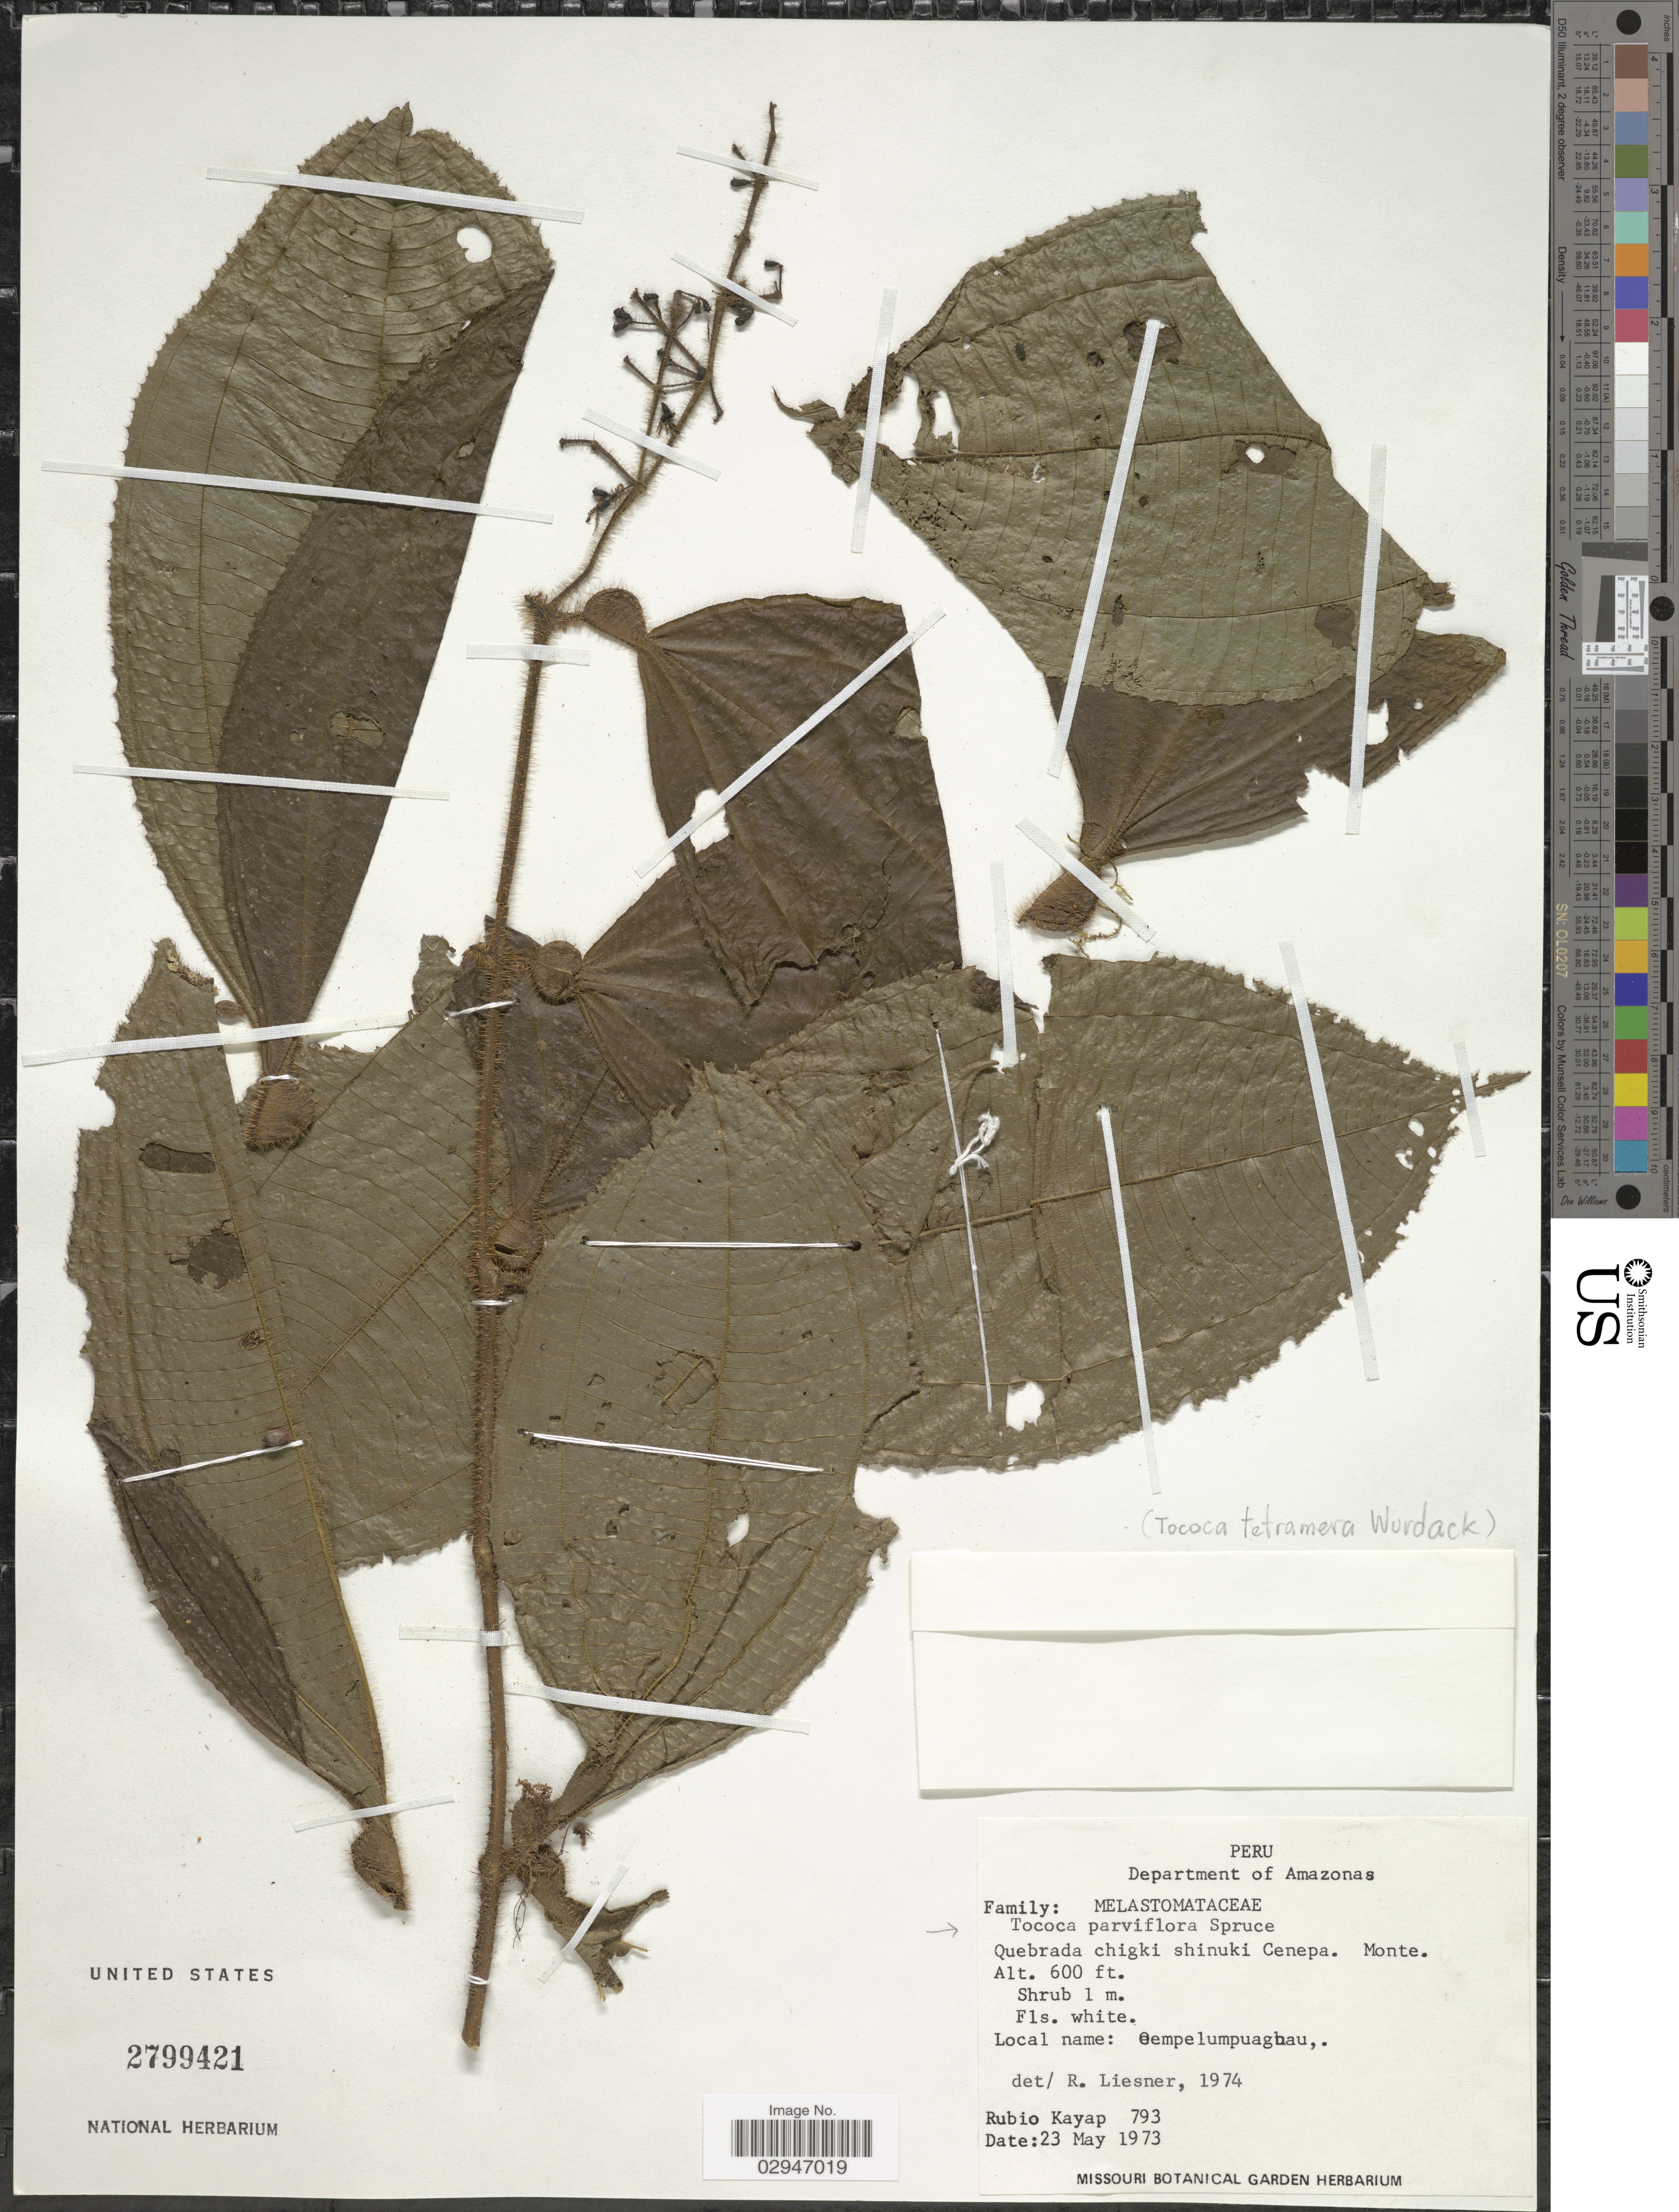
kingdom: Plantae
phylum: Tracheophyta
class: Magnoliopsida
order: Myrtales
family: Melastomataceae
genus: Tococa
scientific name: Tococa parviflora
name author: Spruce ex Triana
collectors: R. Kayap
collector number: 793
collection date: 1973-05-23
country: Peru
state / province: Amazonas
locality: Department of Amazonas. Quebrada chigki shinuki Cenepa. Monte.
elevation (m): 183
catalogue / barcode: US 2799421